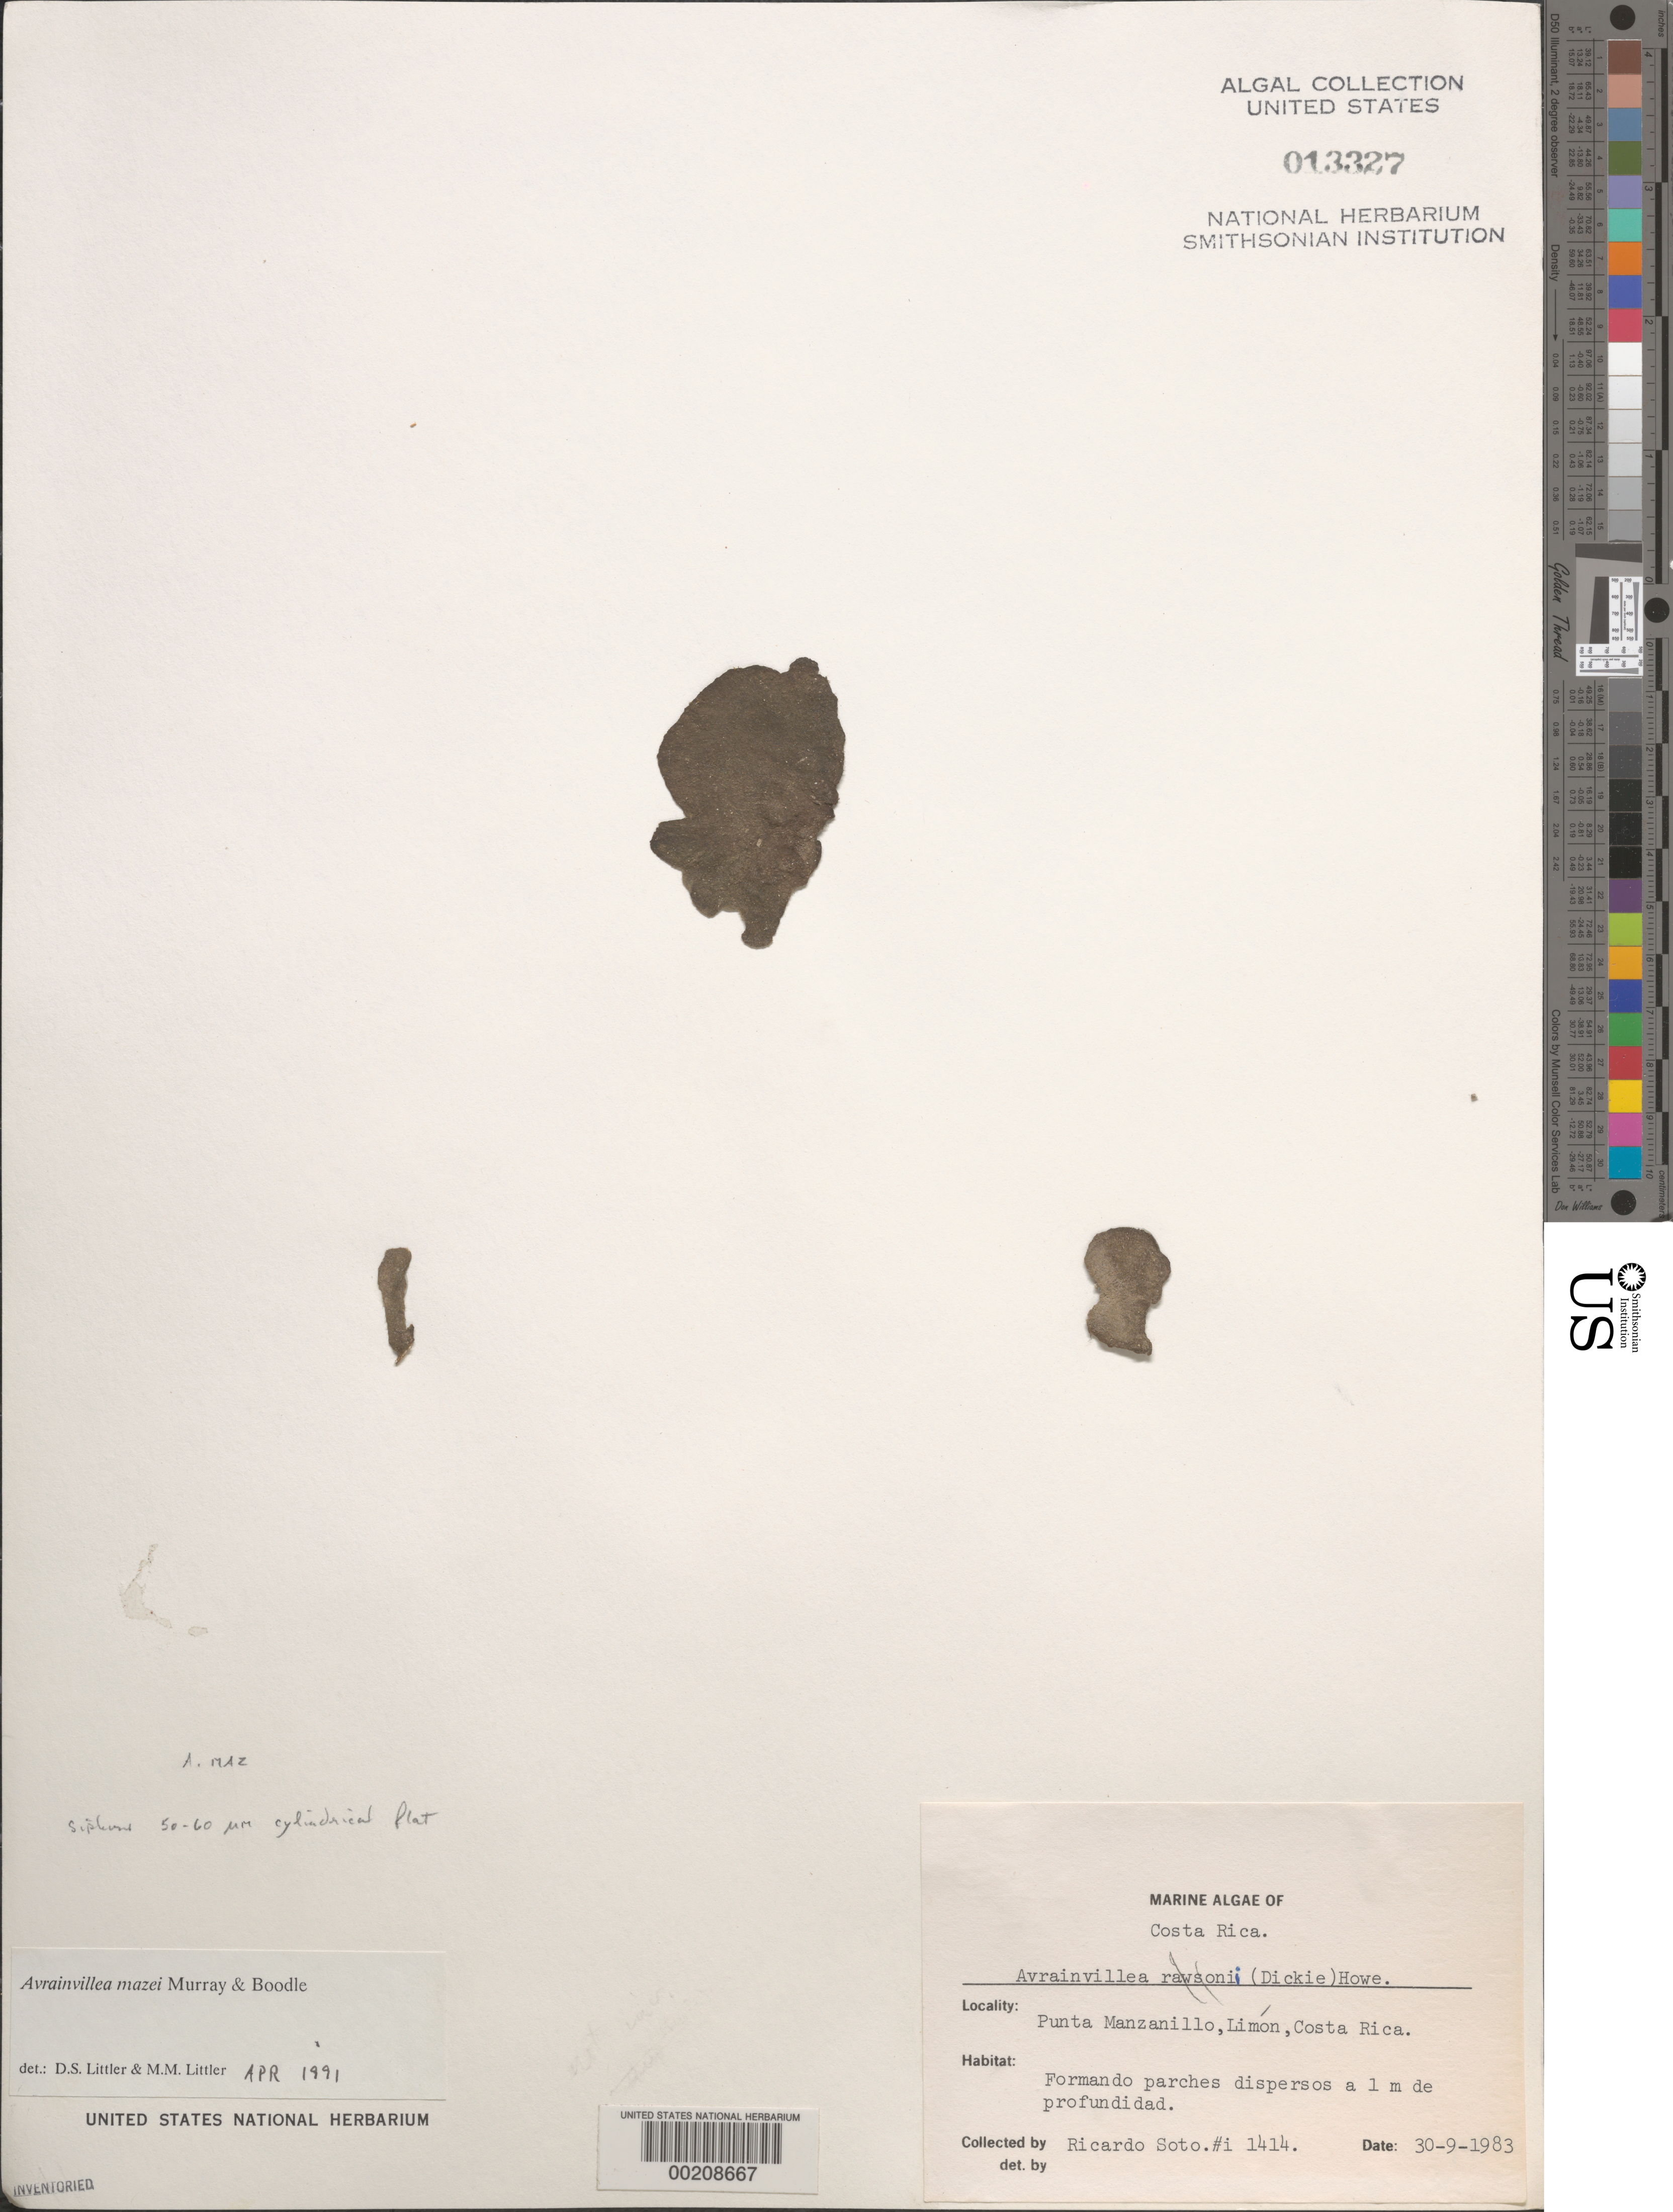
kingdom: Plantae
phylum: Chlorophyta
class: Ulvophyceae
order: Bryopsidales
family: Dichotomosiphonaceae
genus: Avrainvillea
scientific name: Avrainvillea mazei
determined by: Littler, D. S.; Littler, M. M.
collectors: R. Soto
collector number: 1414i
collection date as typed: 30 Sep 1983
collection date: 1983-09-30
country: Costa Rica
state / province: Limón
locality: Punta Manzanillo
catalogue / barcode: US 13327